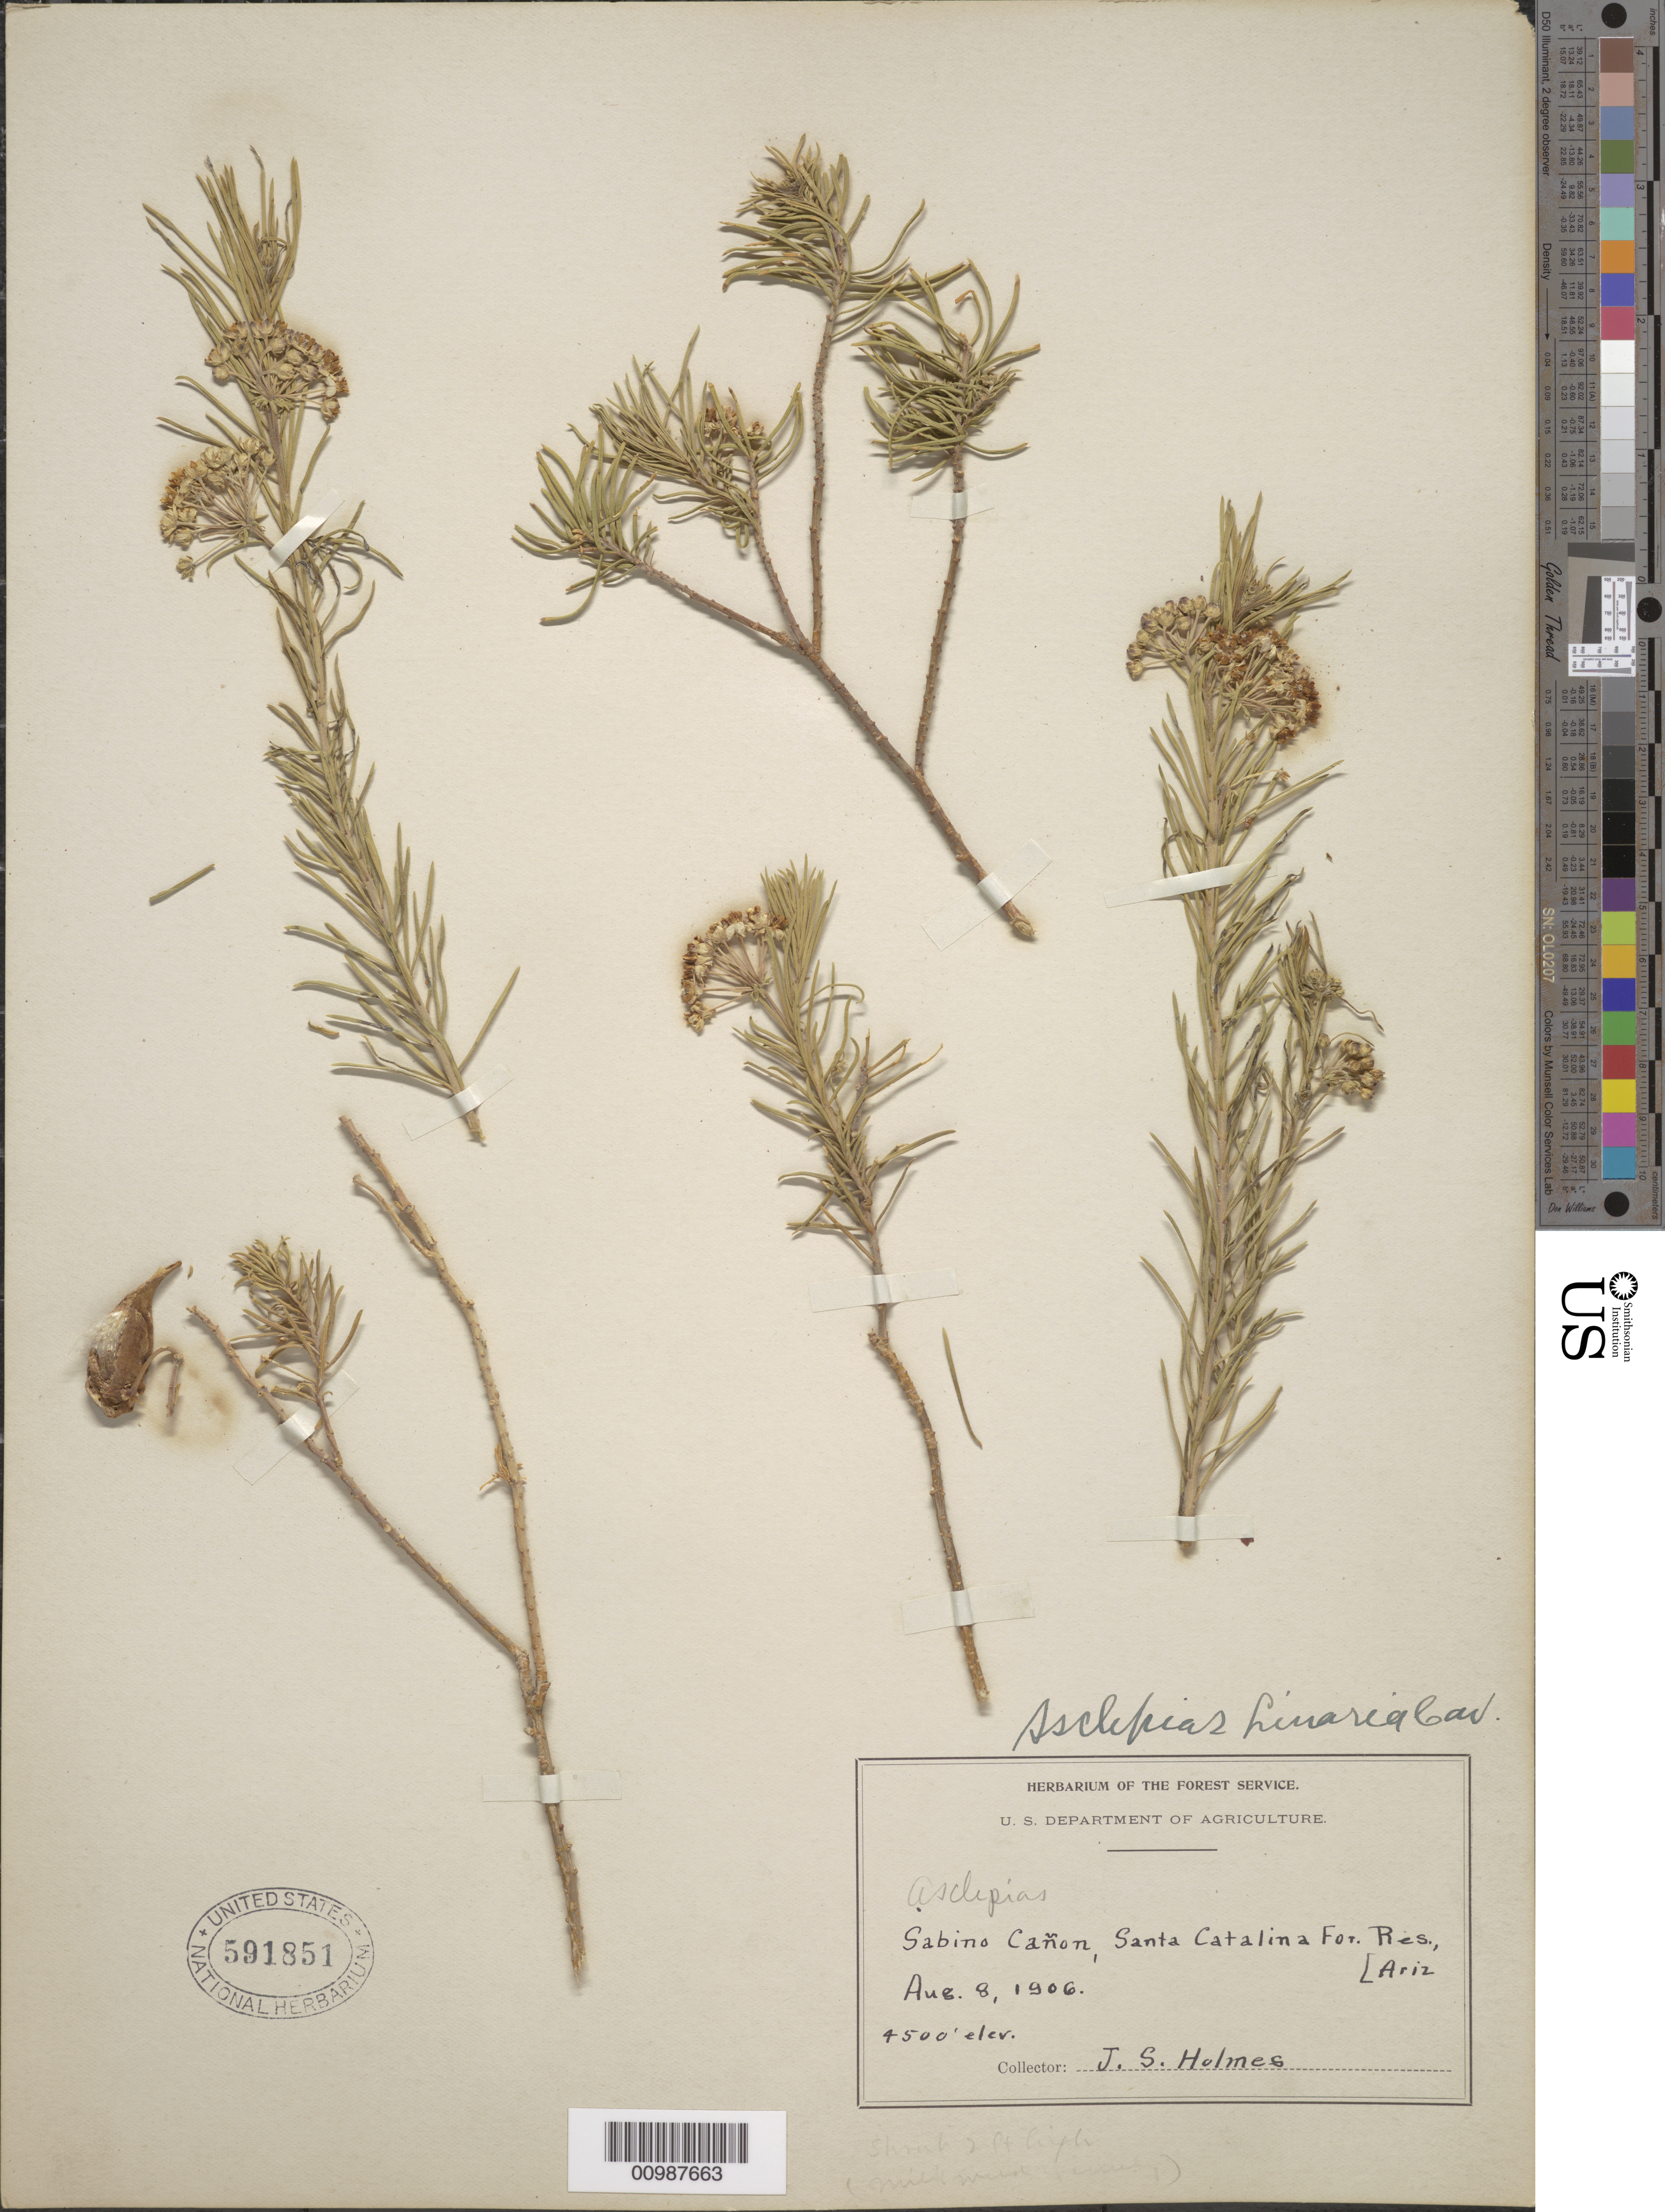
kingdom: Plantae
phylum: Tracheophyta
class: Magnoliopsida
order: Gentianales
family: Apocynaceae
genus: Asclepias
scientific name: Asclepias linaria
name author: Cav.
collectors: J. Holmes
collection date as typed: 08 Aug 1906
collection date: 1906-08-08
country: United States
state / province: Arizona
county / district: Pima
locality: Sabino Canyon, Santa Catalina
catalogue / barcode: US 591851